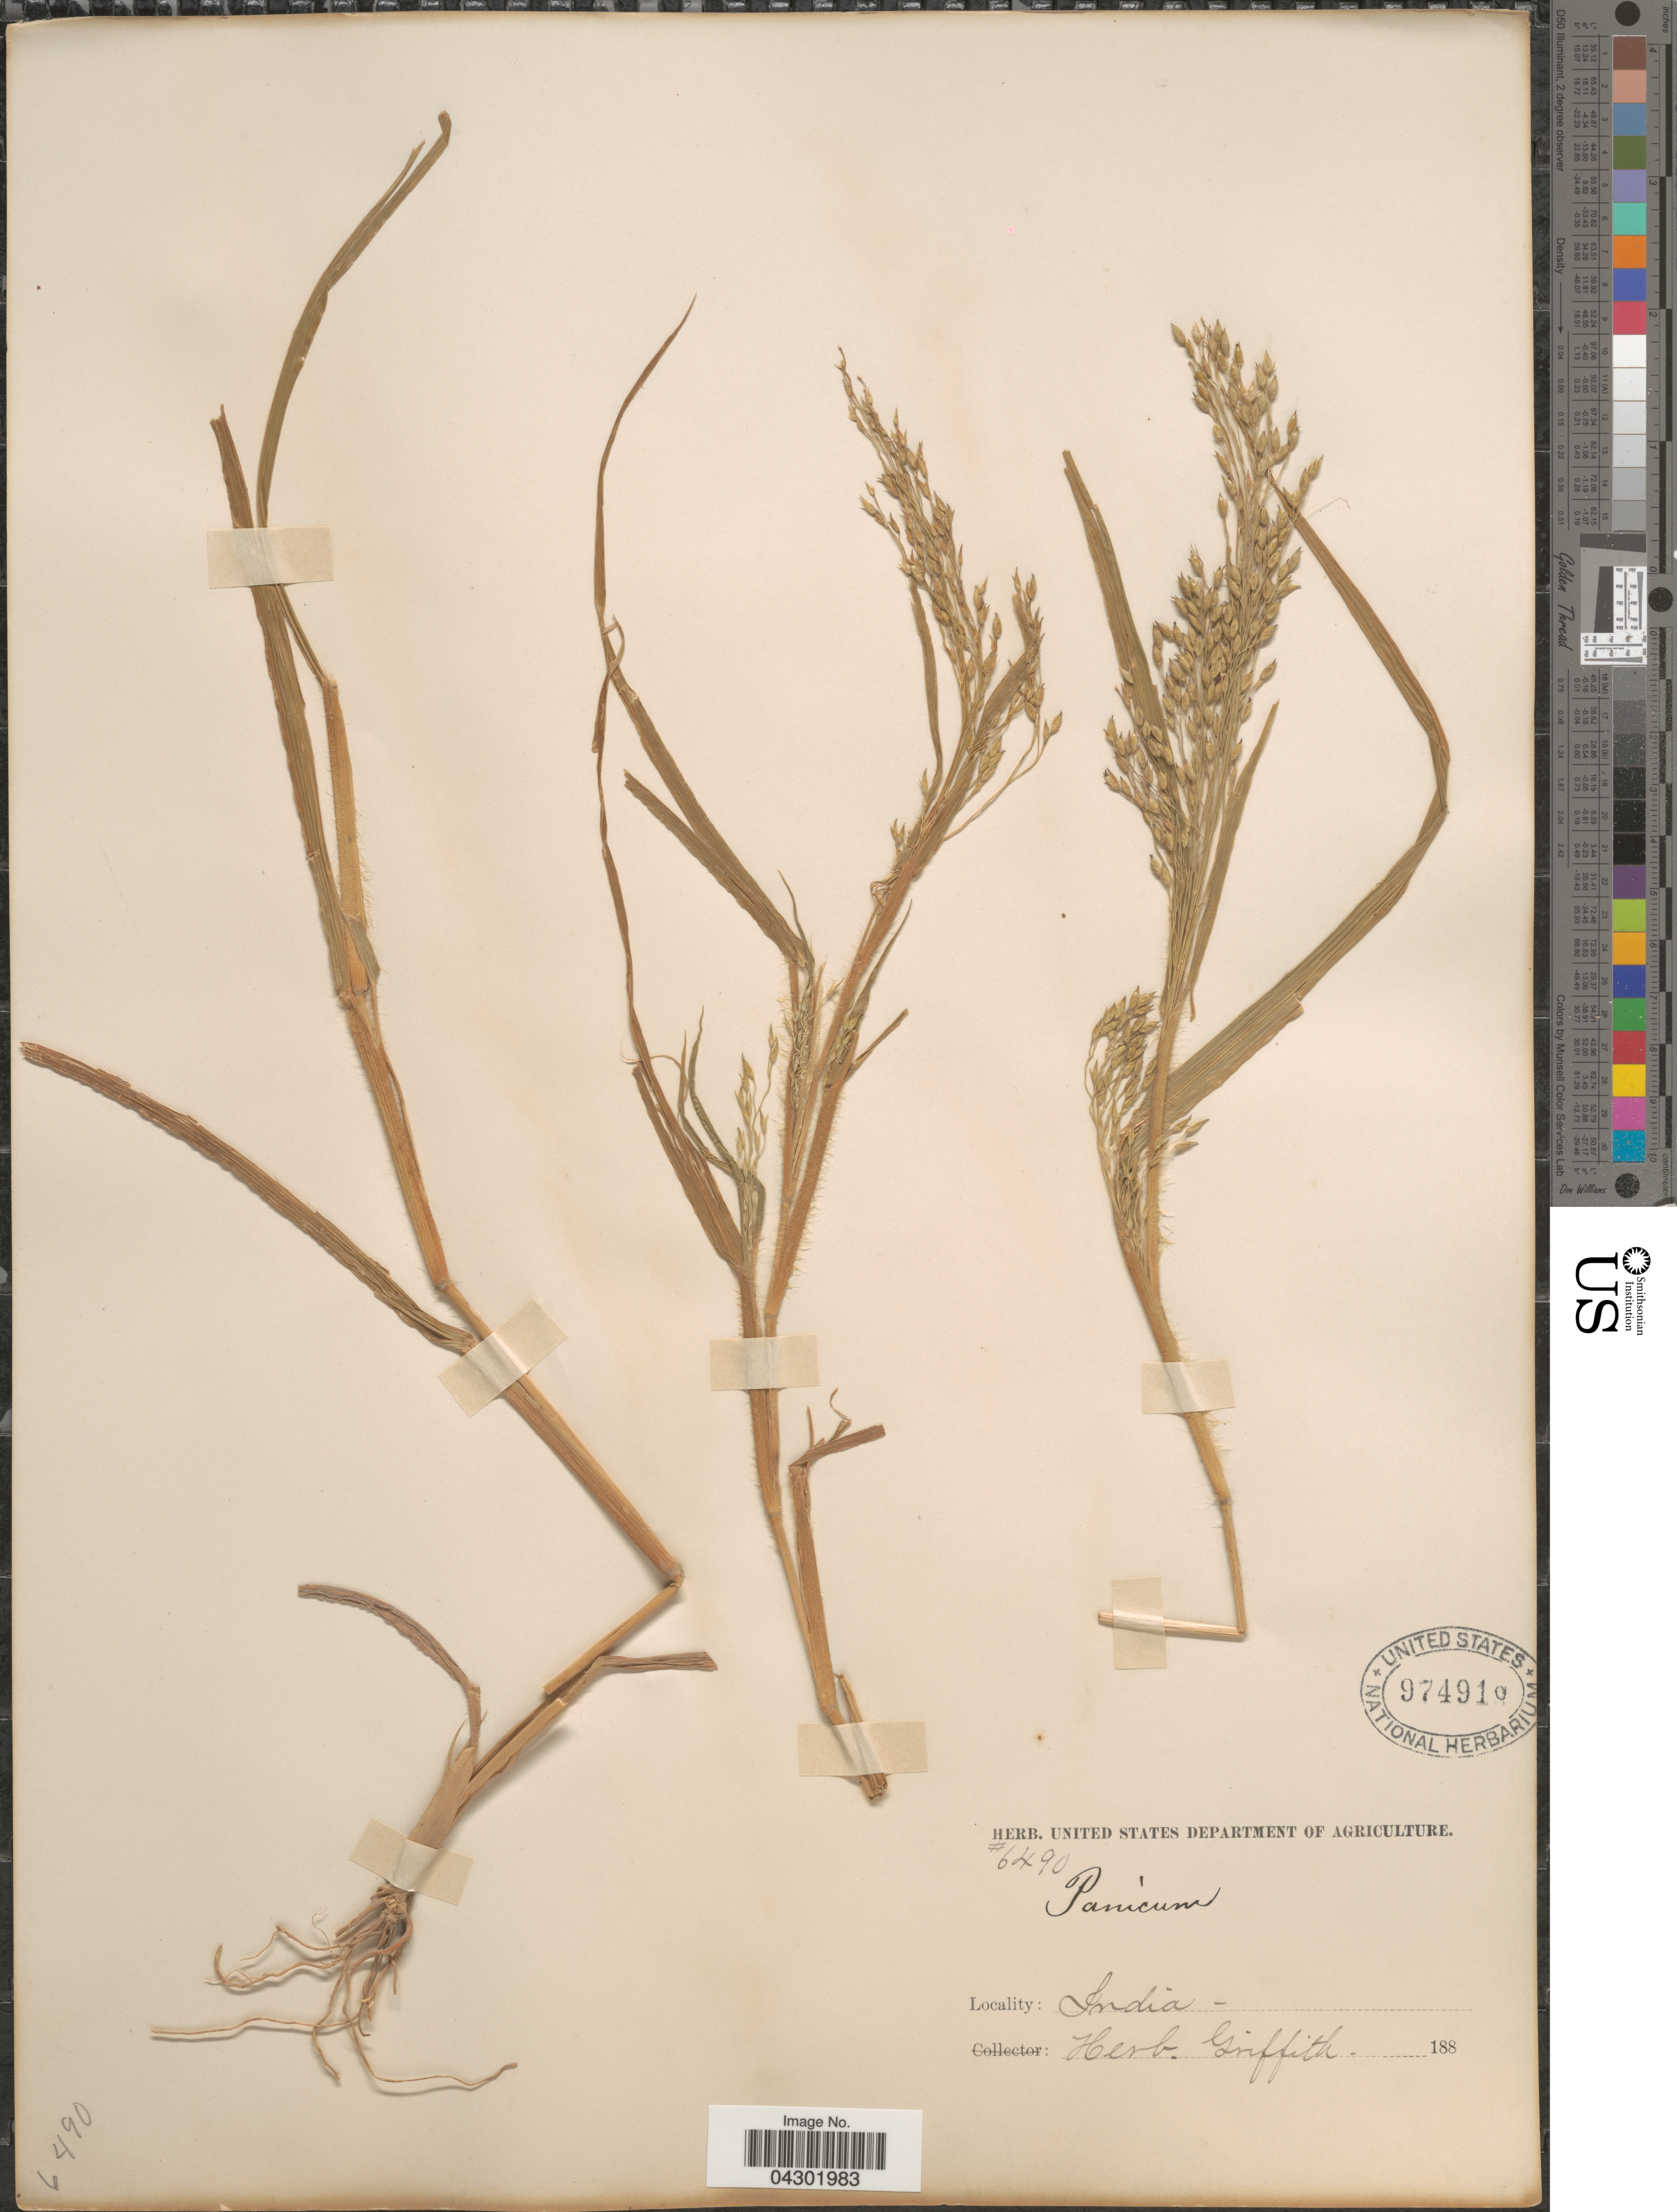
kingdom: Plantae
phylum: Tracheophyta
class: Liliopsida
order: Poales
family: Poaceae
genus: Panicum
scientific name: Panicum miliaceum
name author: L.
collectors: ex herb. Griffith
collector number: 6490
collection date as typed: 188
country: India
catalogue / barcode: US 974910